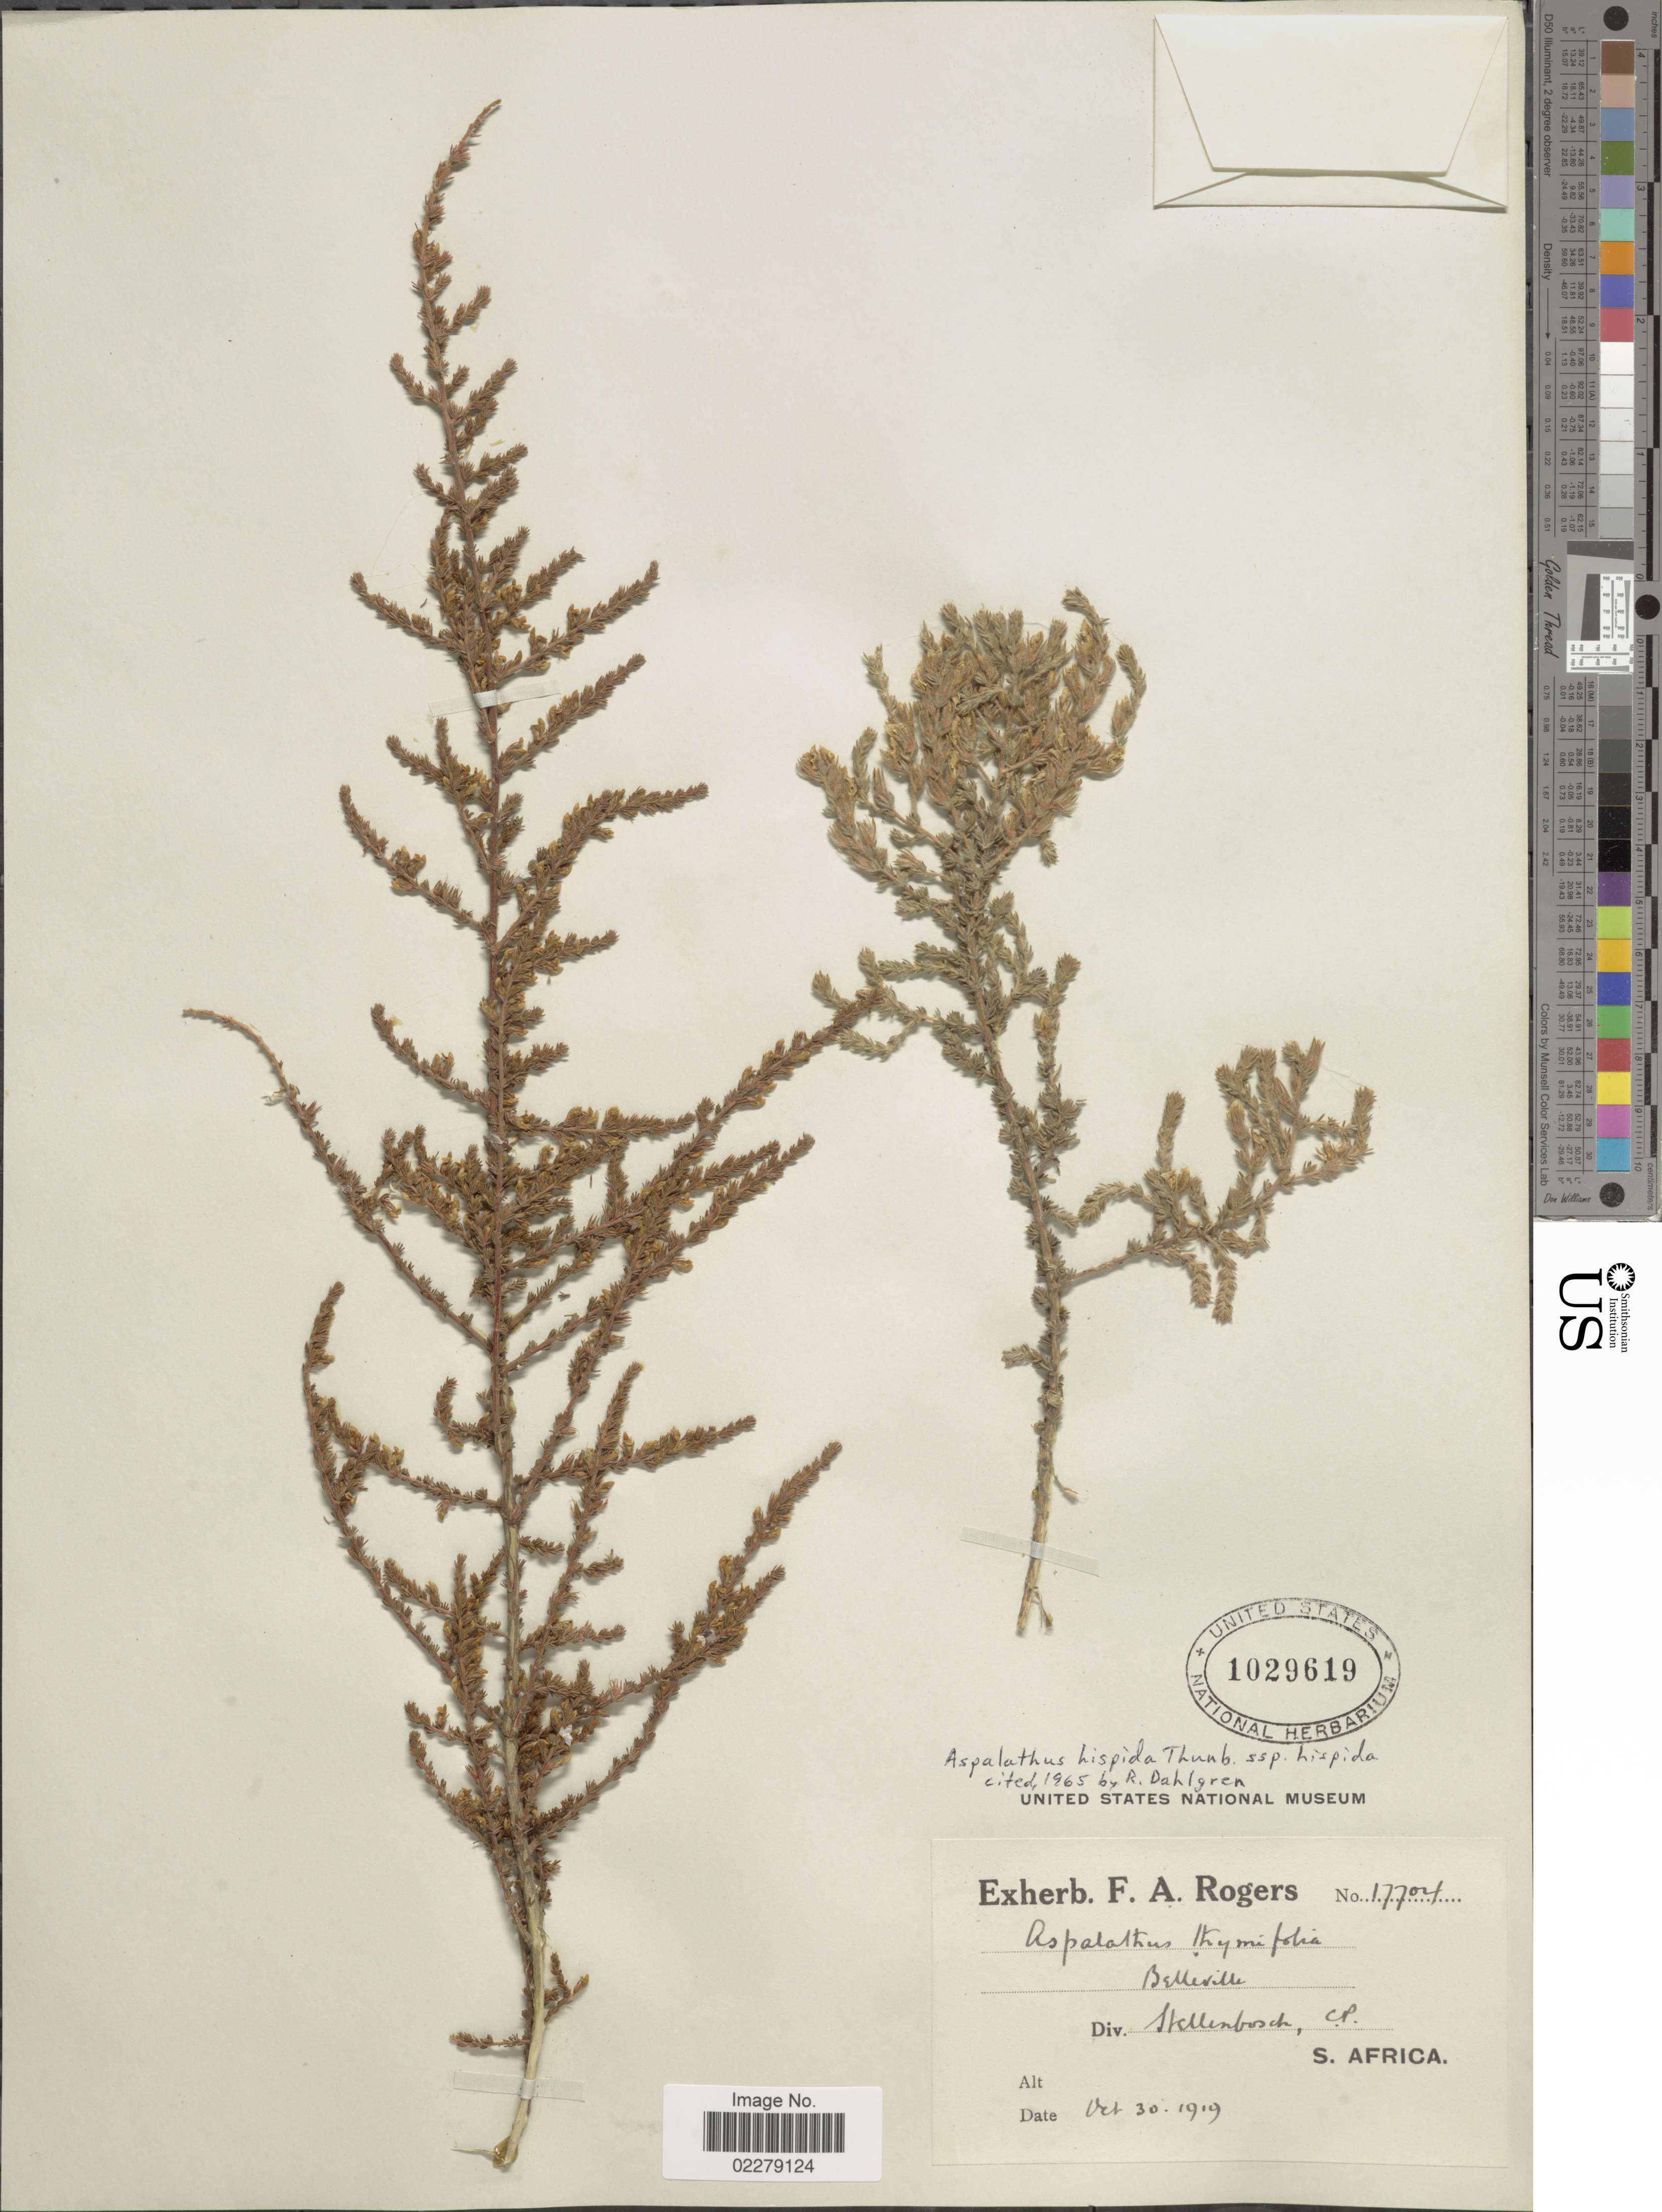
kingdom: Plantae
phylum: Tracheophyta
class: Magnoliopsida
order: Fabales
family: Fabaceae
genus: Aspalathus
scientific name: Aspalathus hispida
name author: Thunb.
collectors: ex herb. F. A. Rogers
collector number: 17704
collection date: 1919-10-30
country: South Africa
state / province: Western Cape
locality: Belleville, Div. Stellenbosch, CP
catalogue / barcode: US 1029619